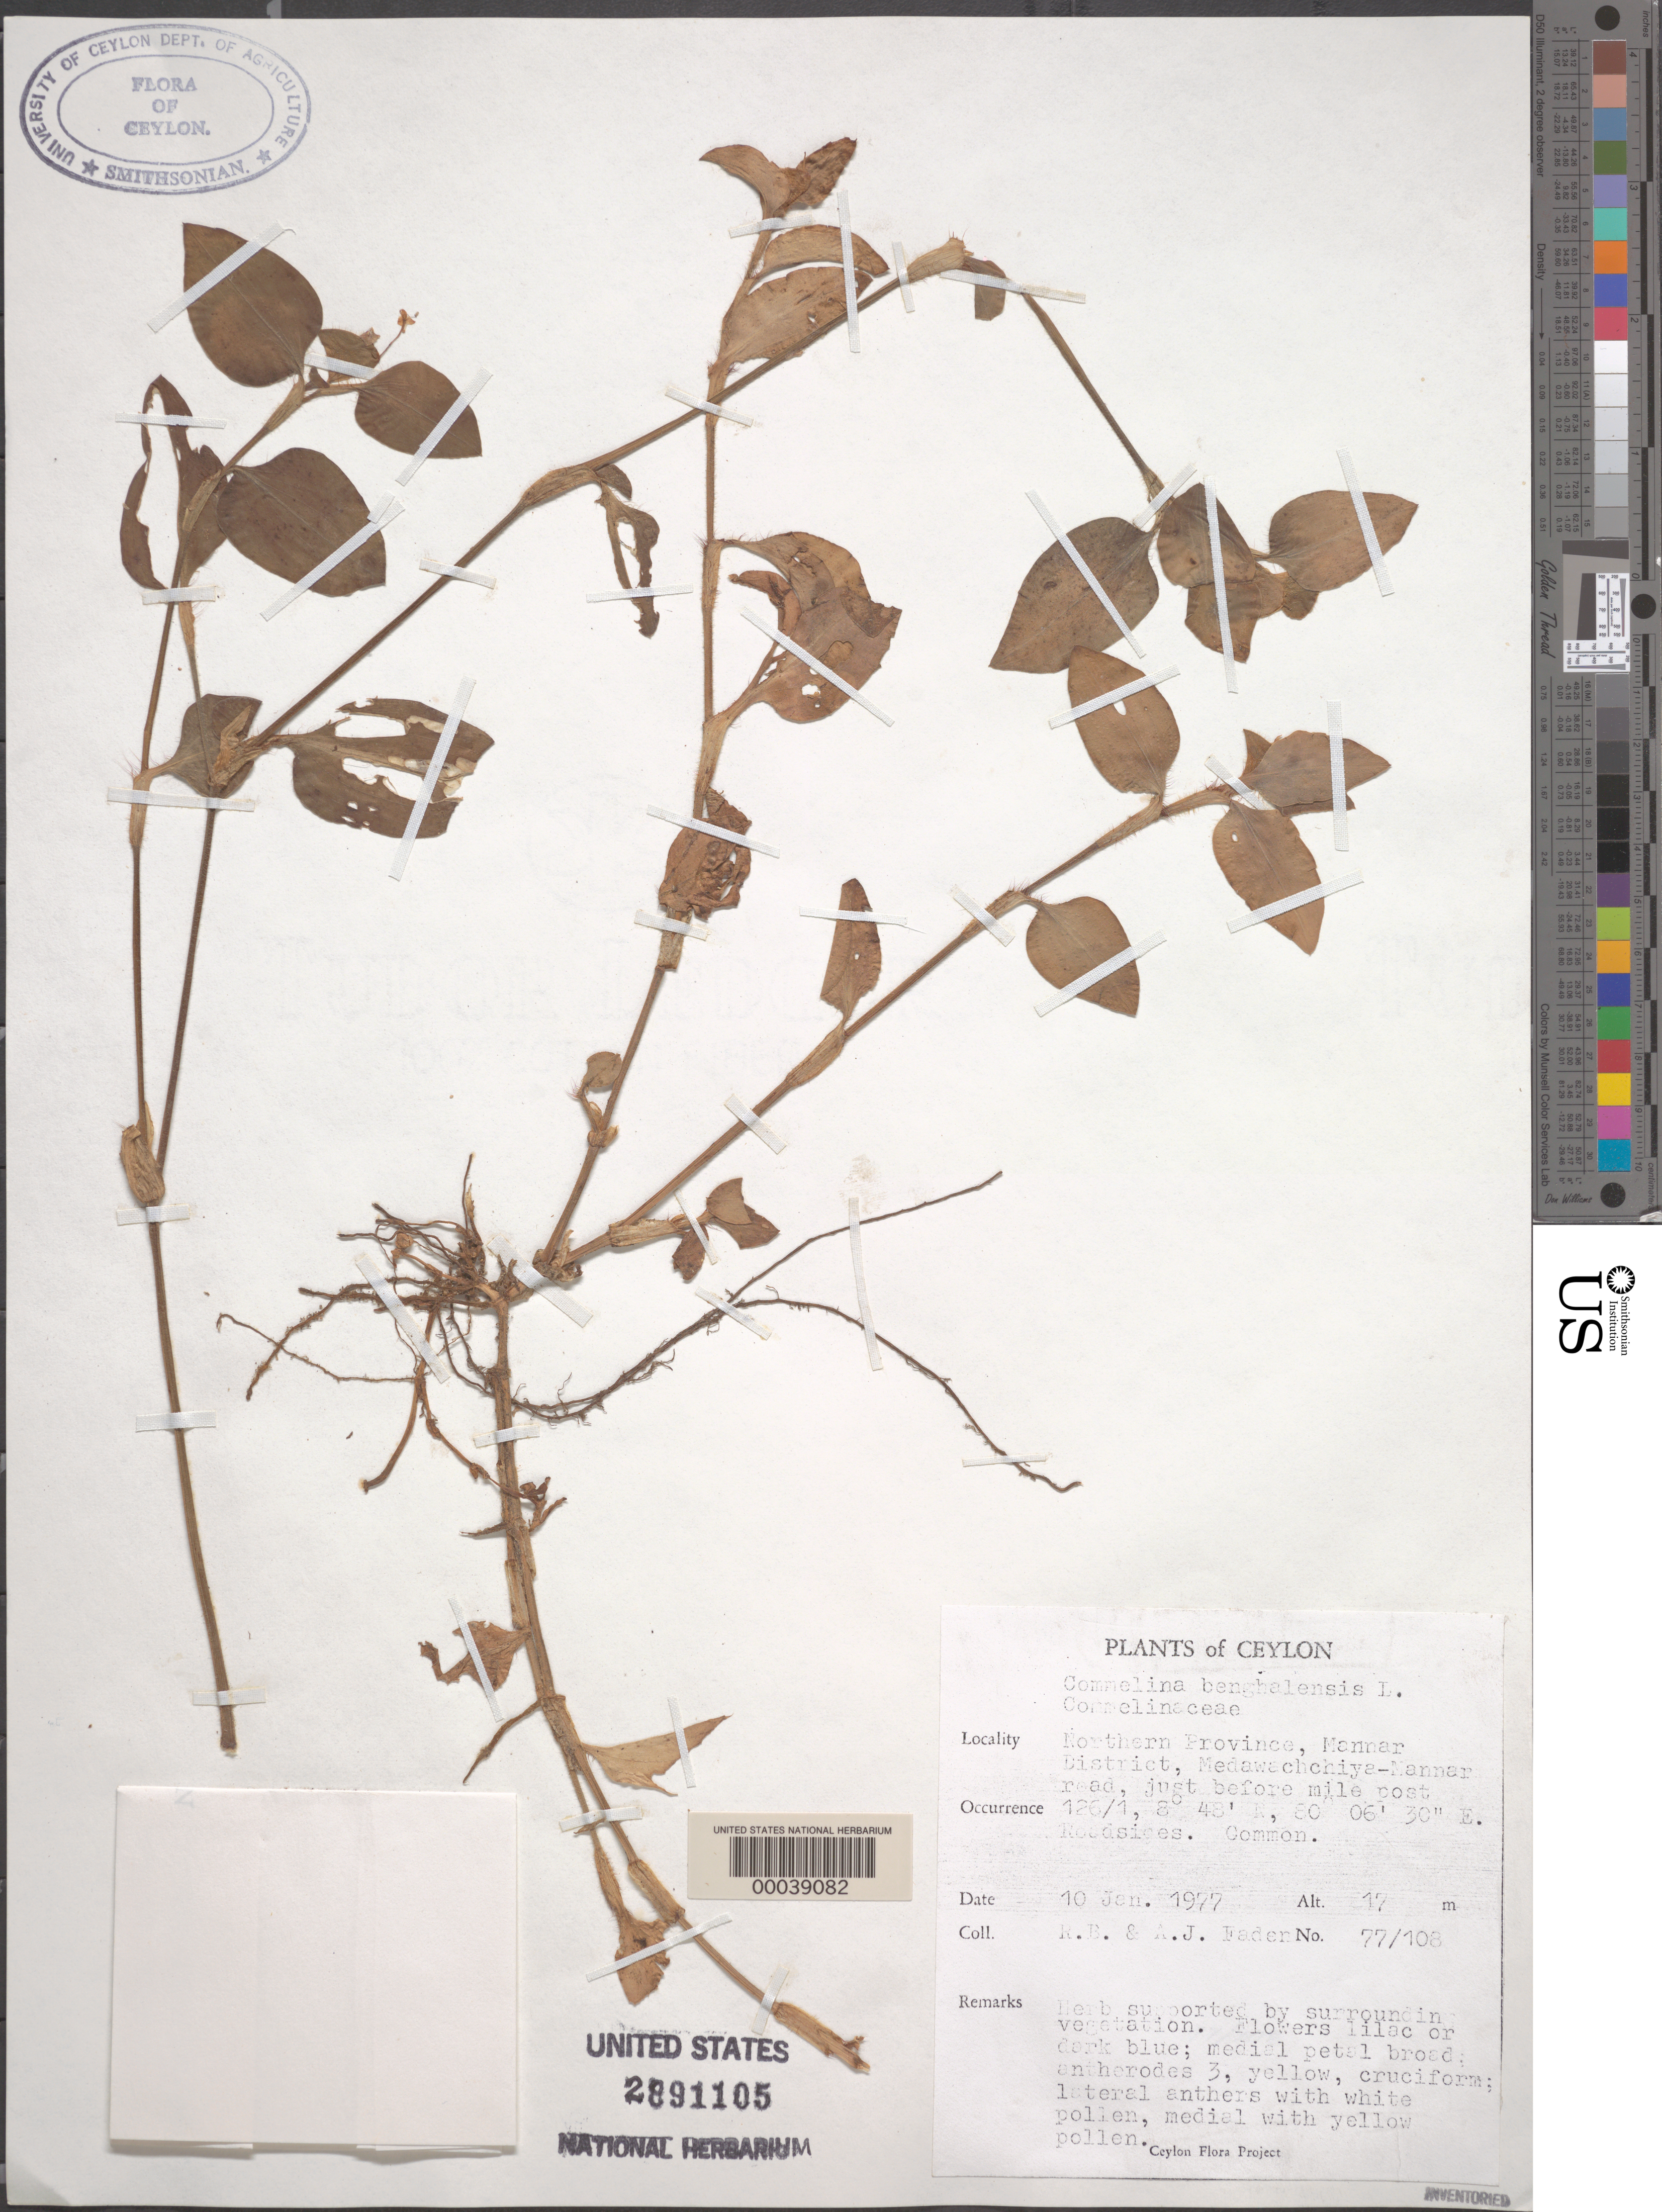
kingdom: Plantae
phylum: Tracheophyta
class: Liliopsida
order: Commelinales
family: Commelinaceae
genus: Commelina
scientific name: Commelina benghalensis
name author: L.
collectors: R. B. Faden & A. J. Faden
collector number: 77/108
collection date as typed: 10 Jan 1977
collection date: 1977-01-10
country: Sri Lanka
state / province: Northern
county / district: Mannar Dist.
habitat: Roadsides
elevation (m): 17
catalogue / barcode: US 2891105